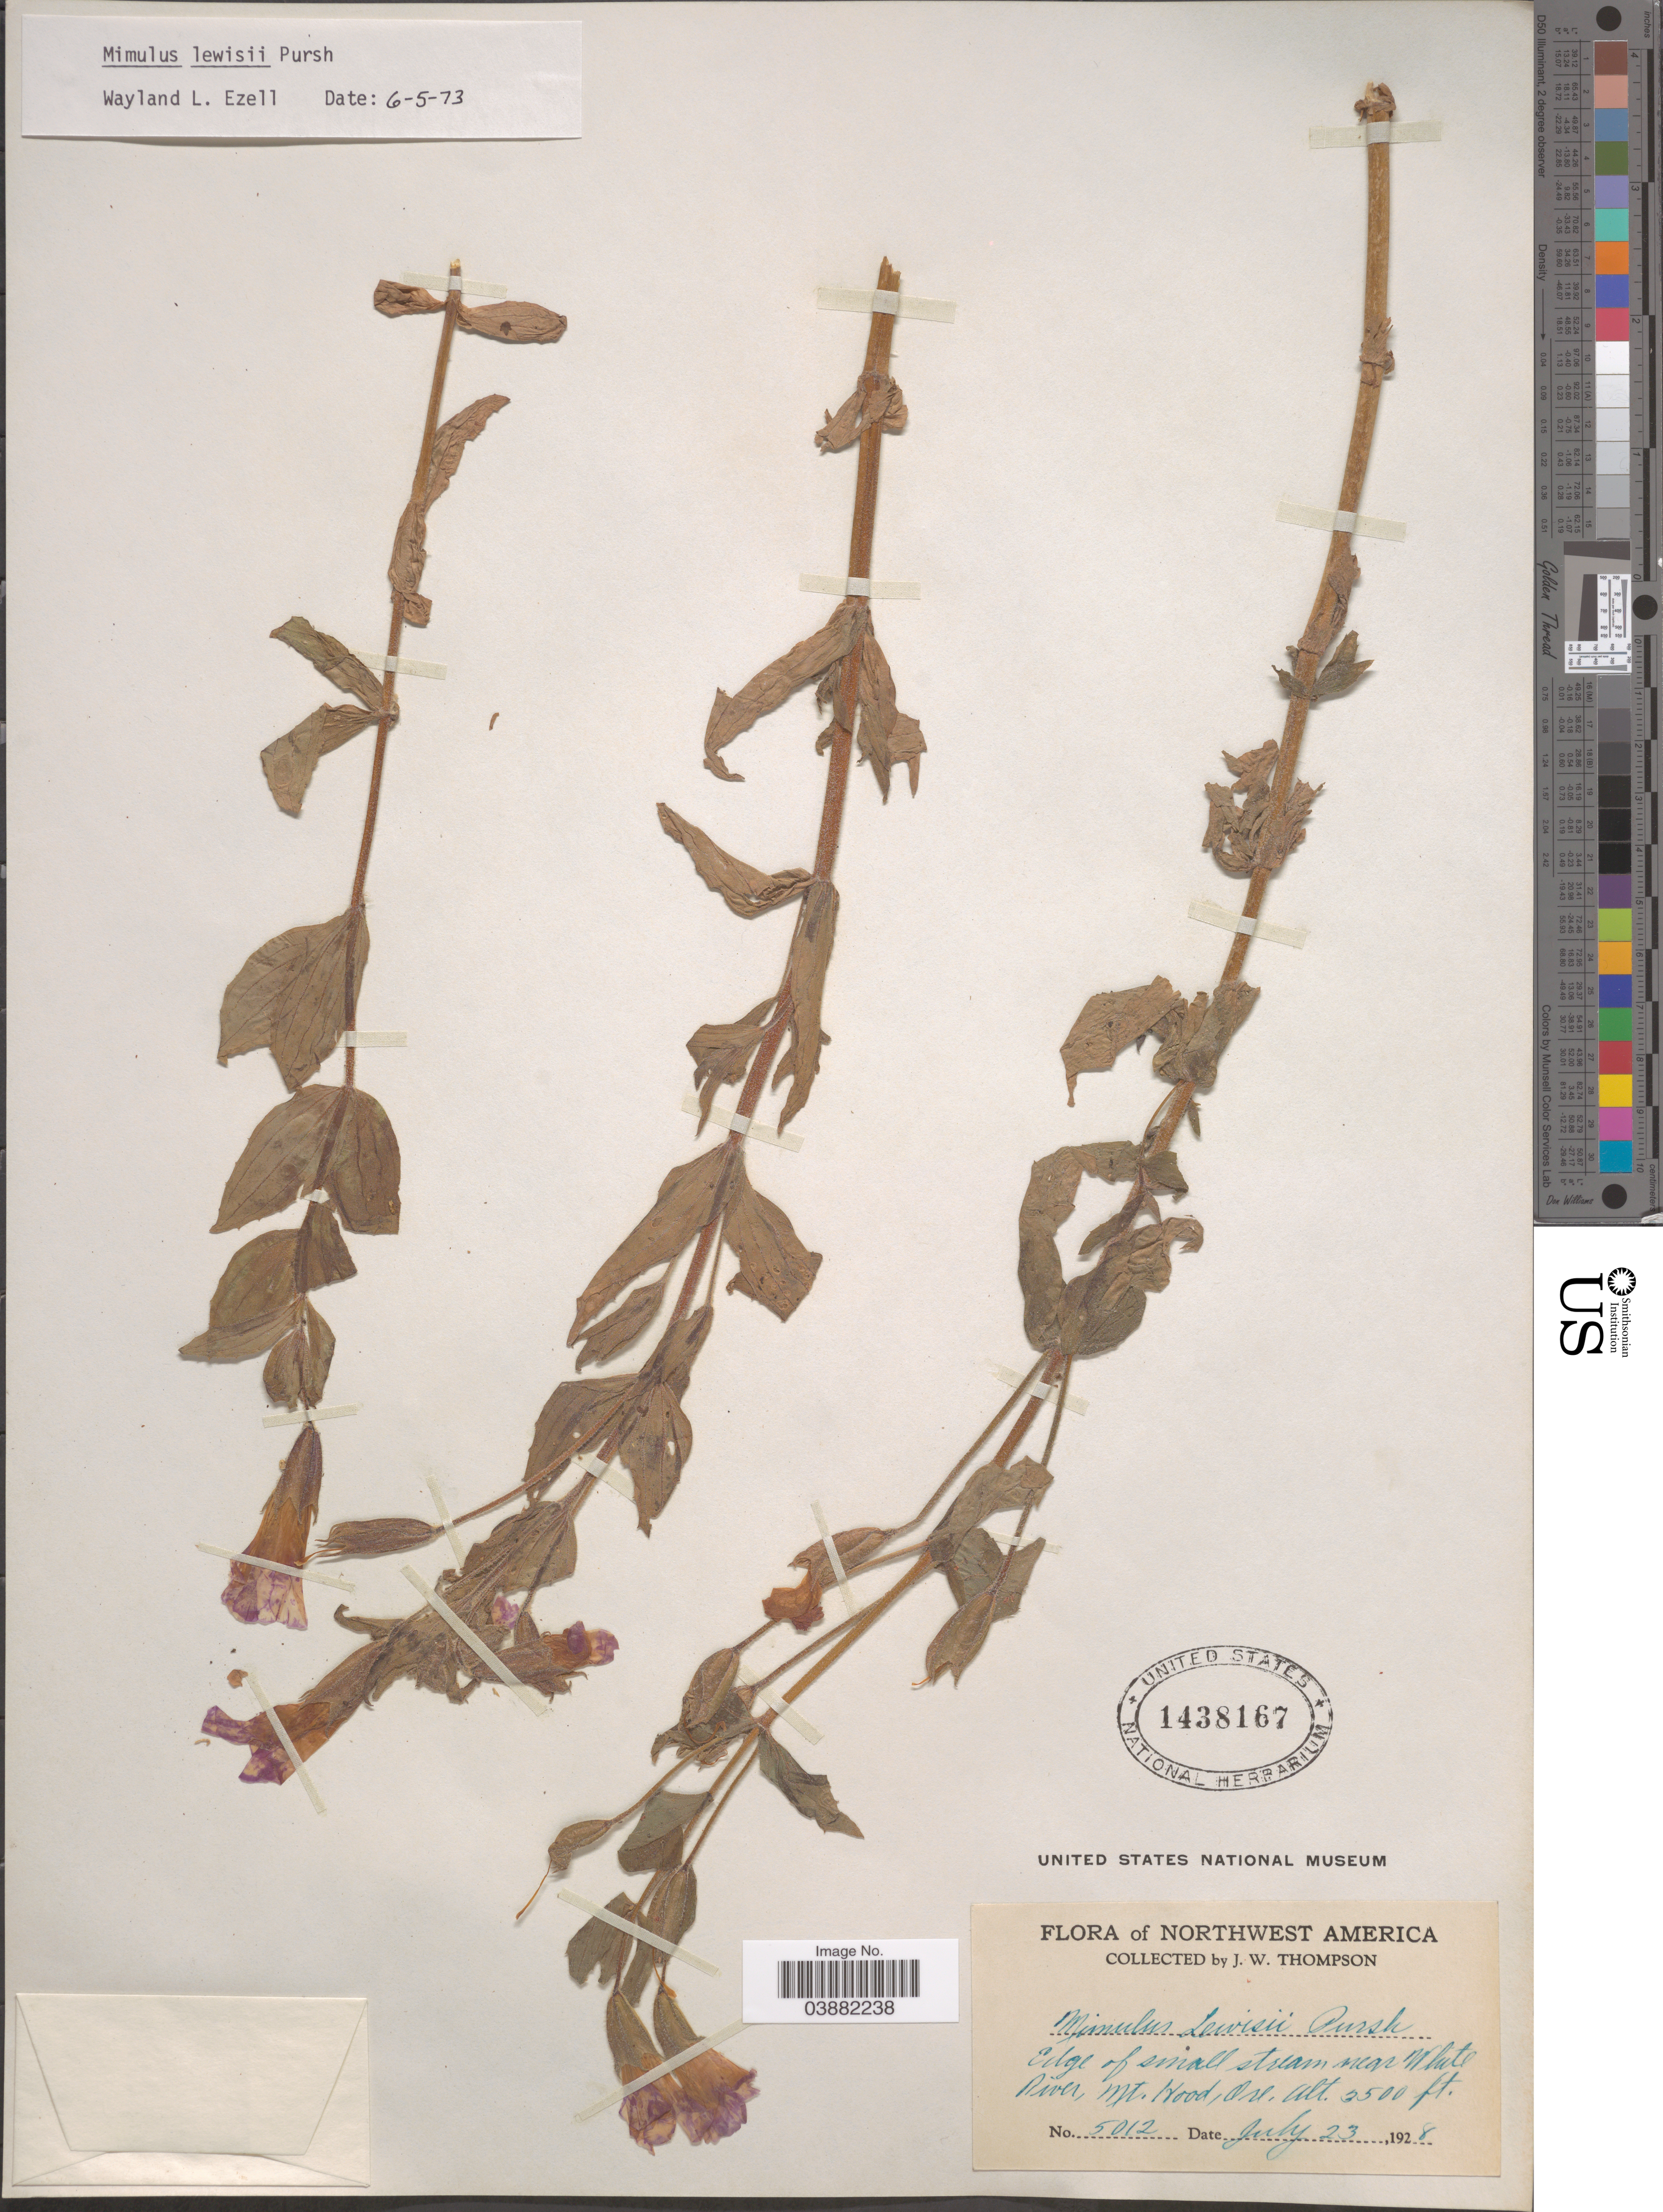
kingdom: Plantae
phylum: Tracheophyta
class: Magnoliopsida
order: Lamiales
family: Phrymaceae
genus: Mimulus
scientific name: Mimulus lewisii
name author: Pursh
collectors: J. Thompson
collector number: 5012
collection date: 1928-07-23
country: United States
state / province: Oregon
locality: Northwest America. Near White River, Mt. Hood.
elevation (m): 1067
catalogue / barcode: US 1438167